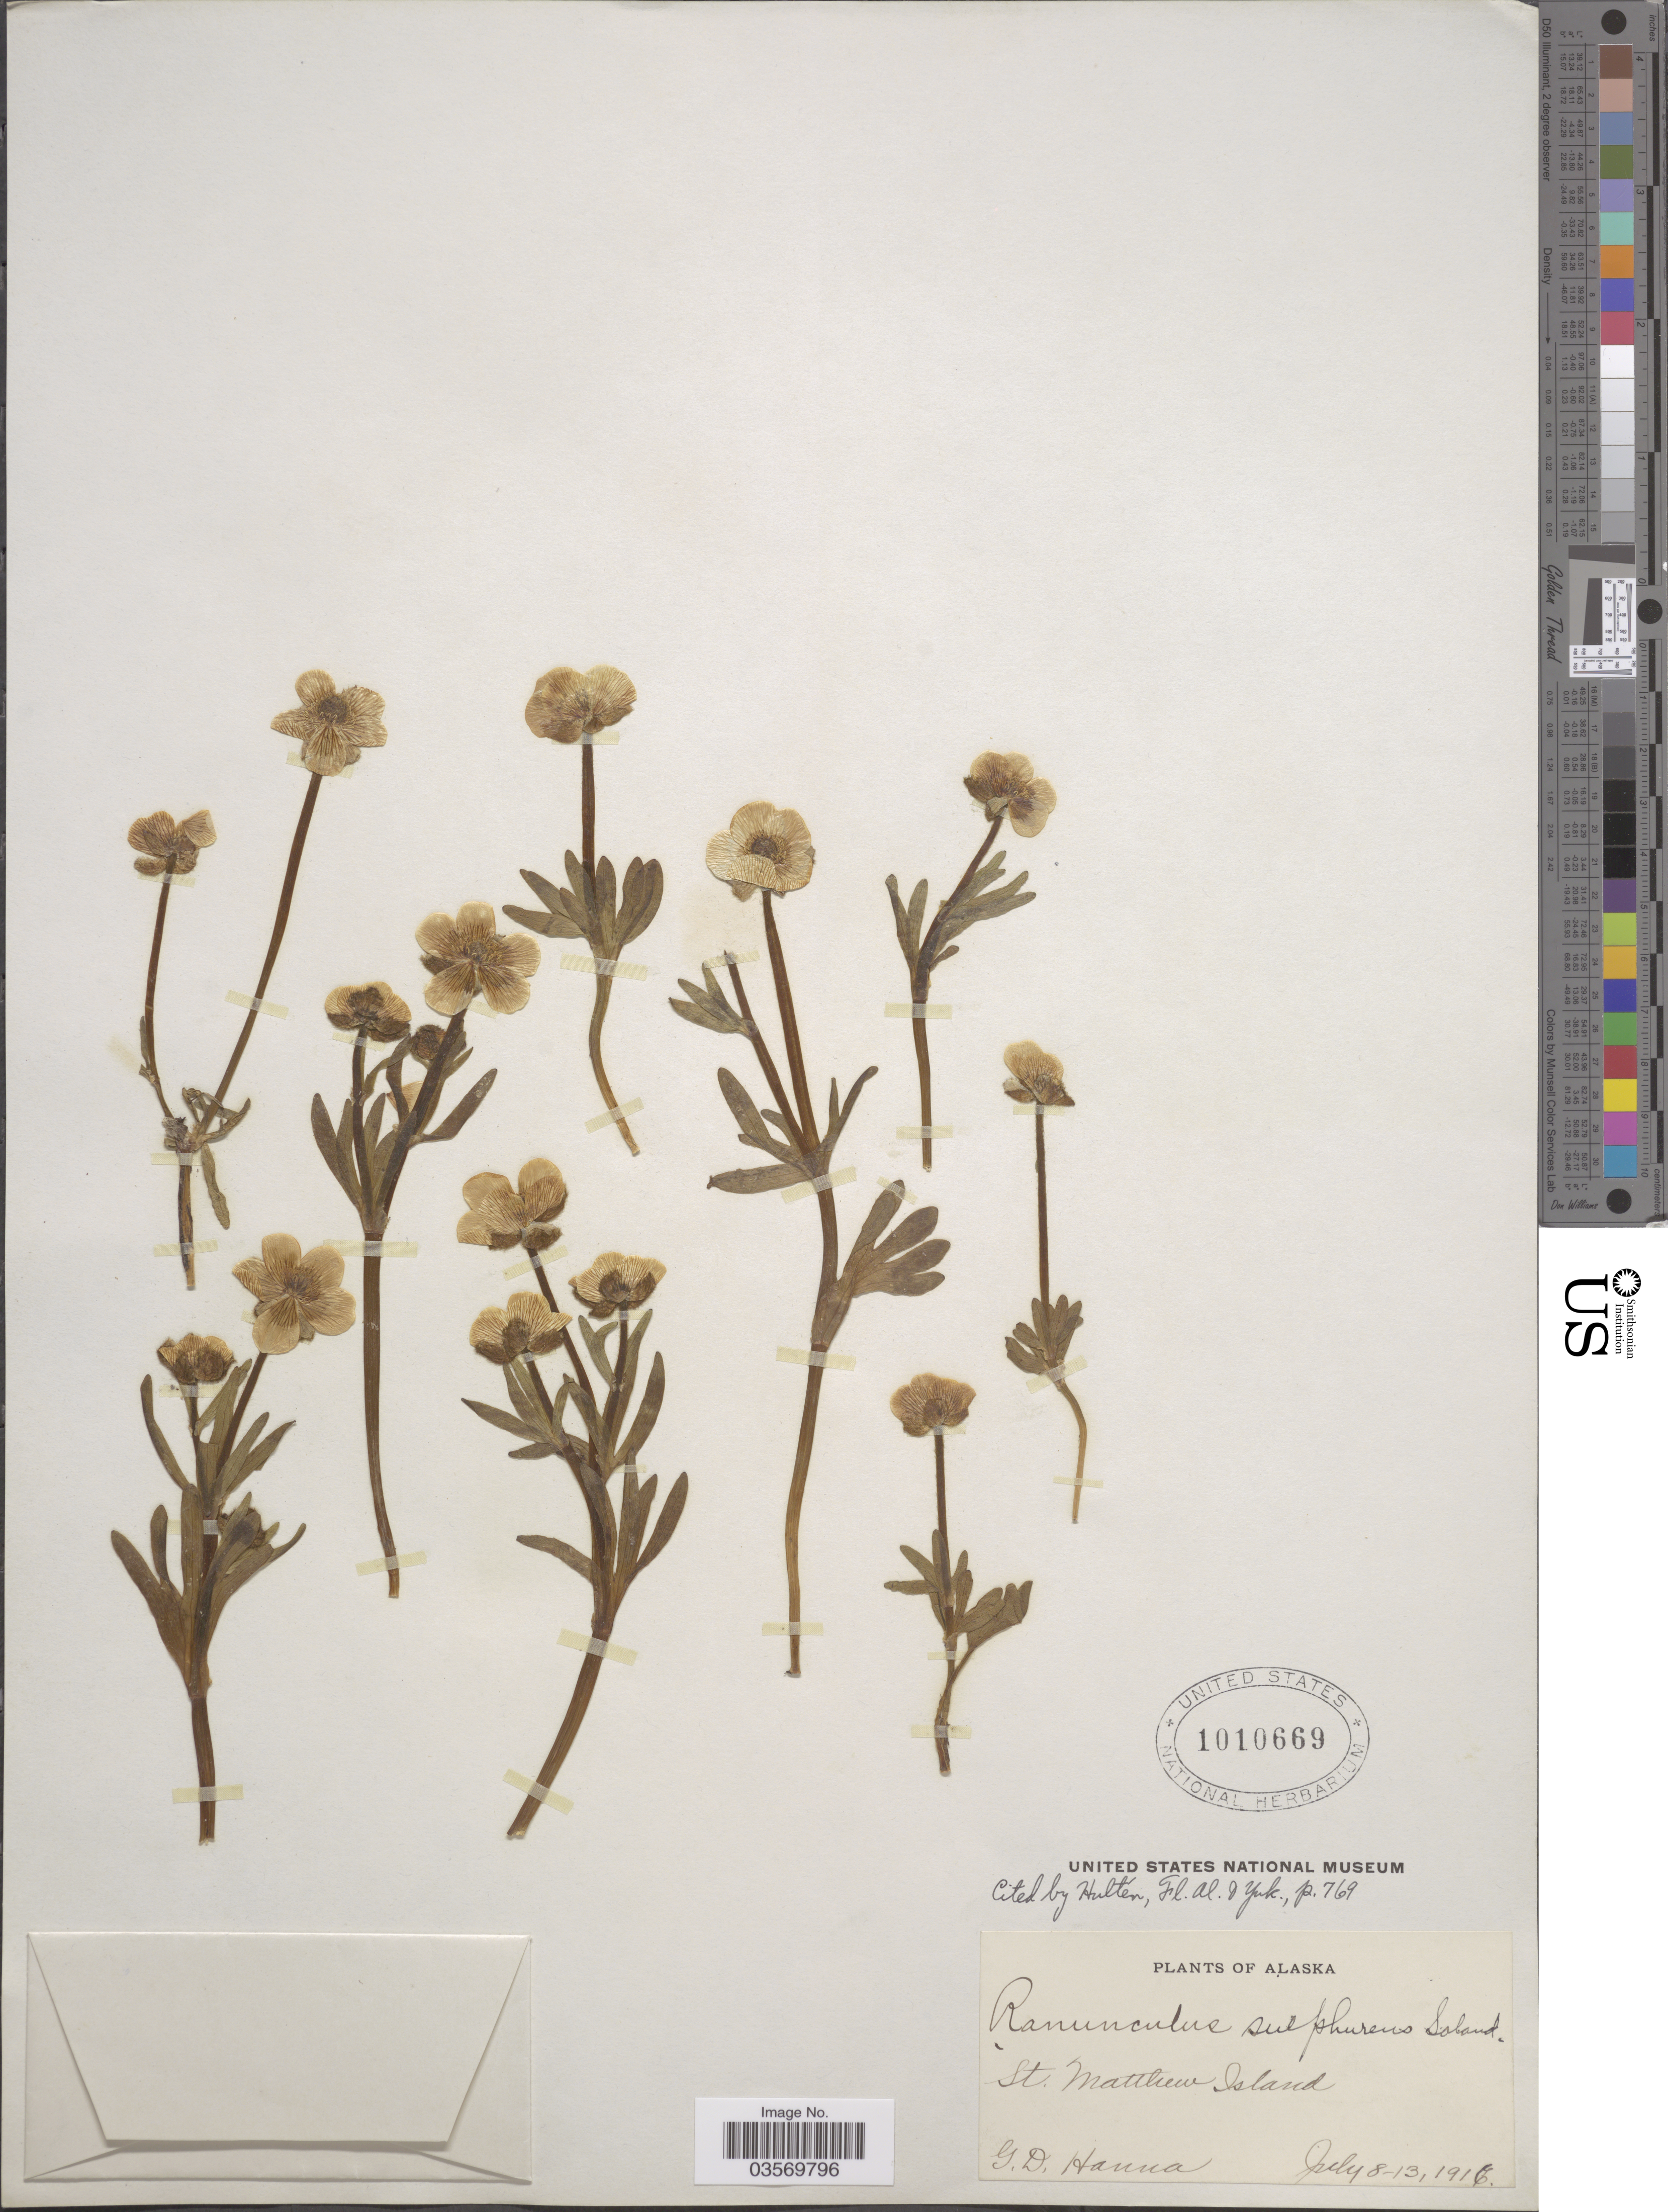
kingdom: Plantae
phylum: Tracheophyta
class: Magnoliopsida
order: Ranunculales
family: Ranunculaceae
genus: Ranunculus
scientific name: Ranunculus sulphureus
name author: Sol.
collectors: G. D. Hanna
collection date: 1916-07-08/1916-07-13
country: United States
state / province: Alaska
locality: St. Matthew Island.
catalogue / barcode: US 1010669